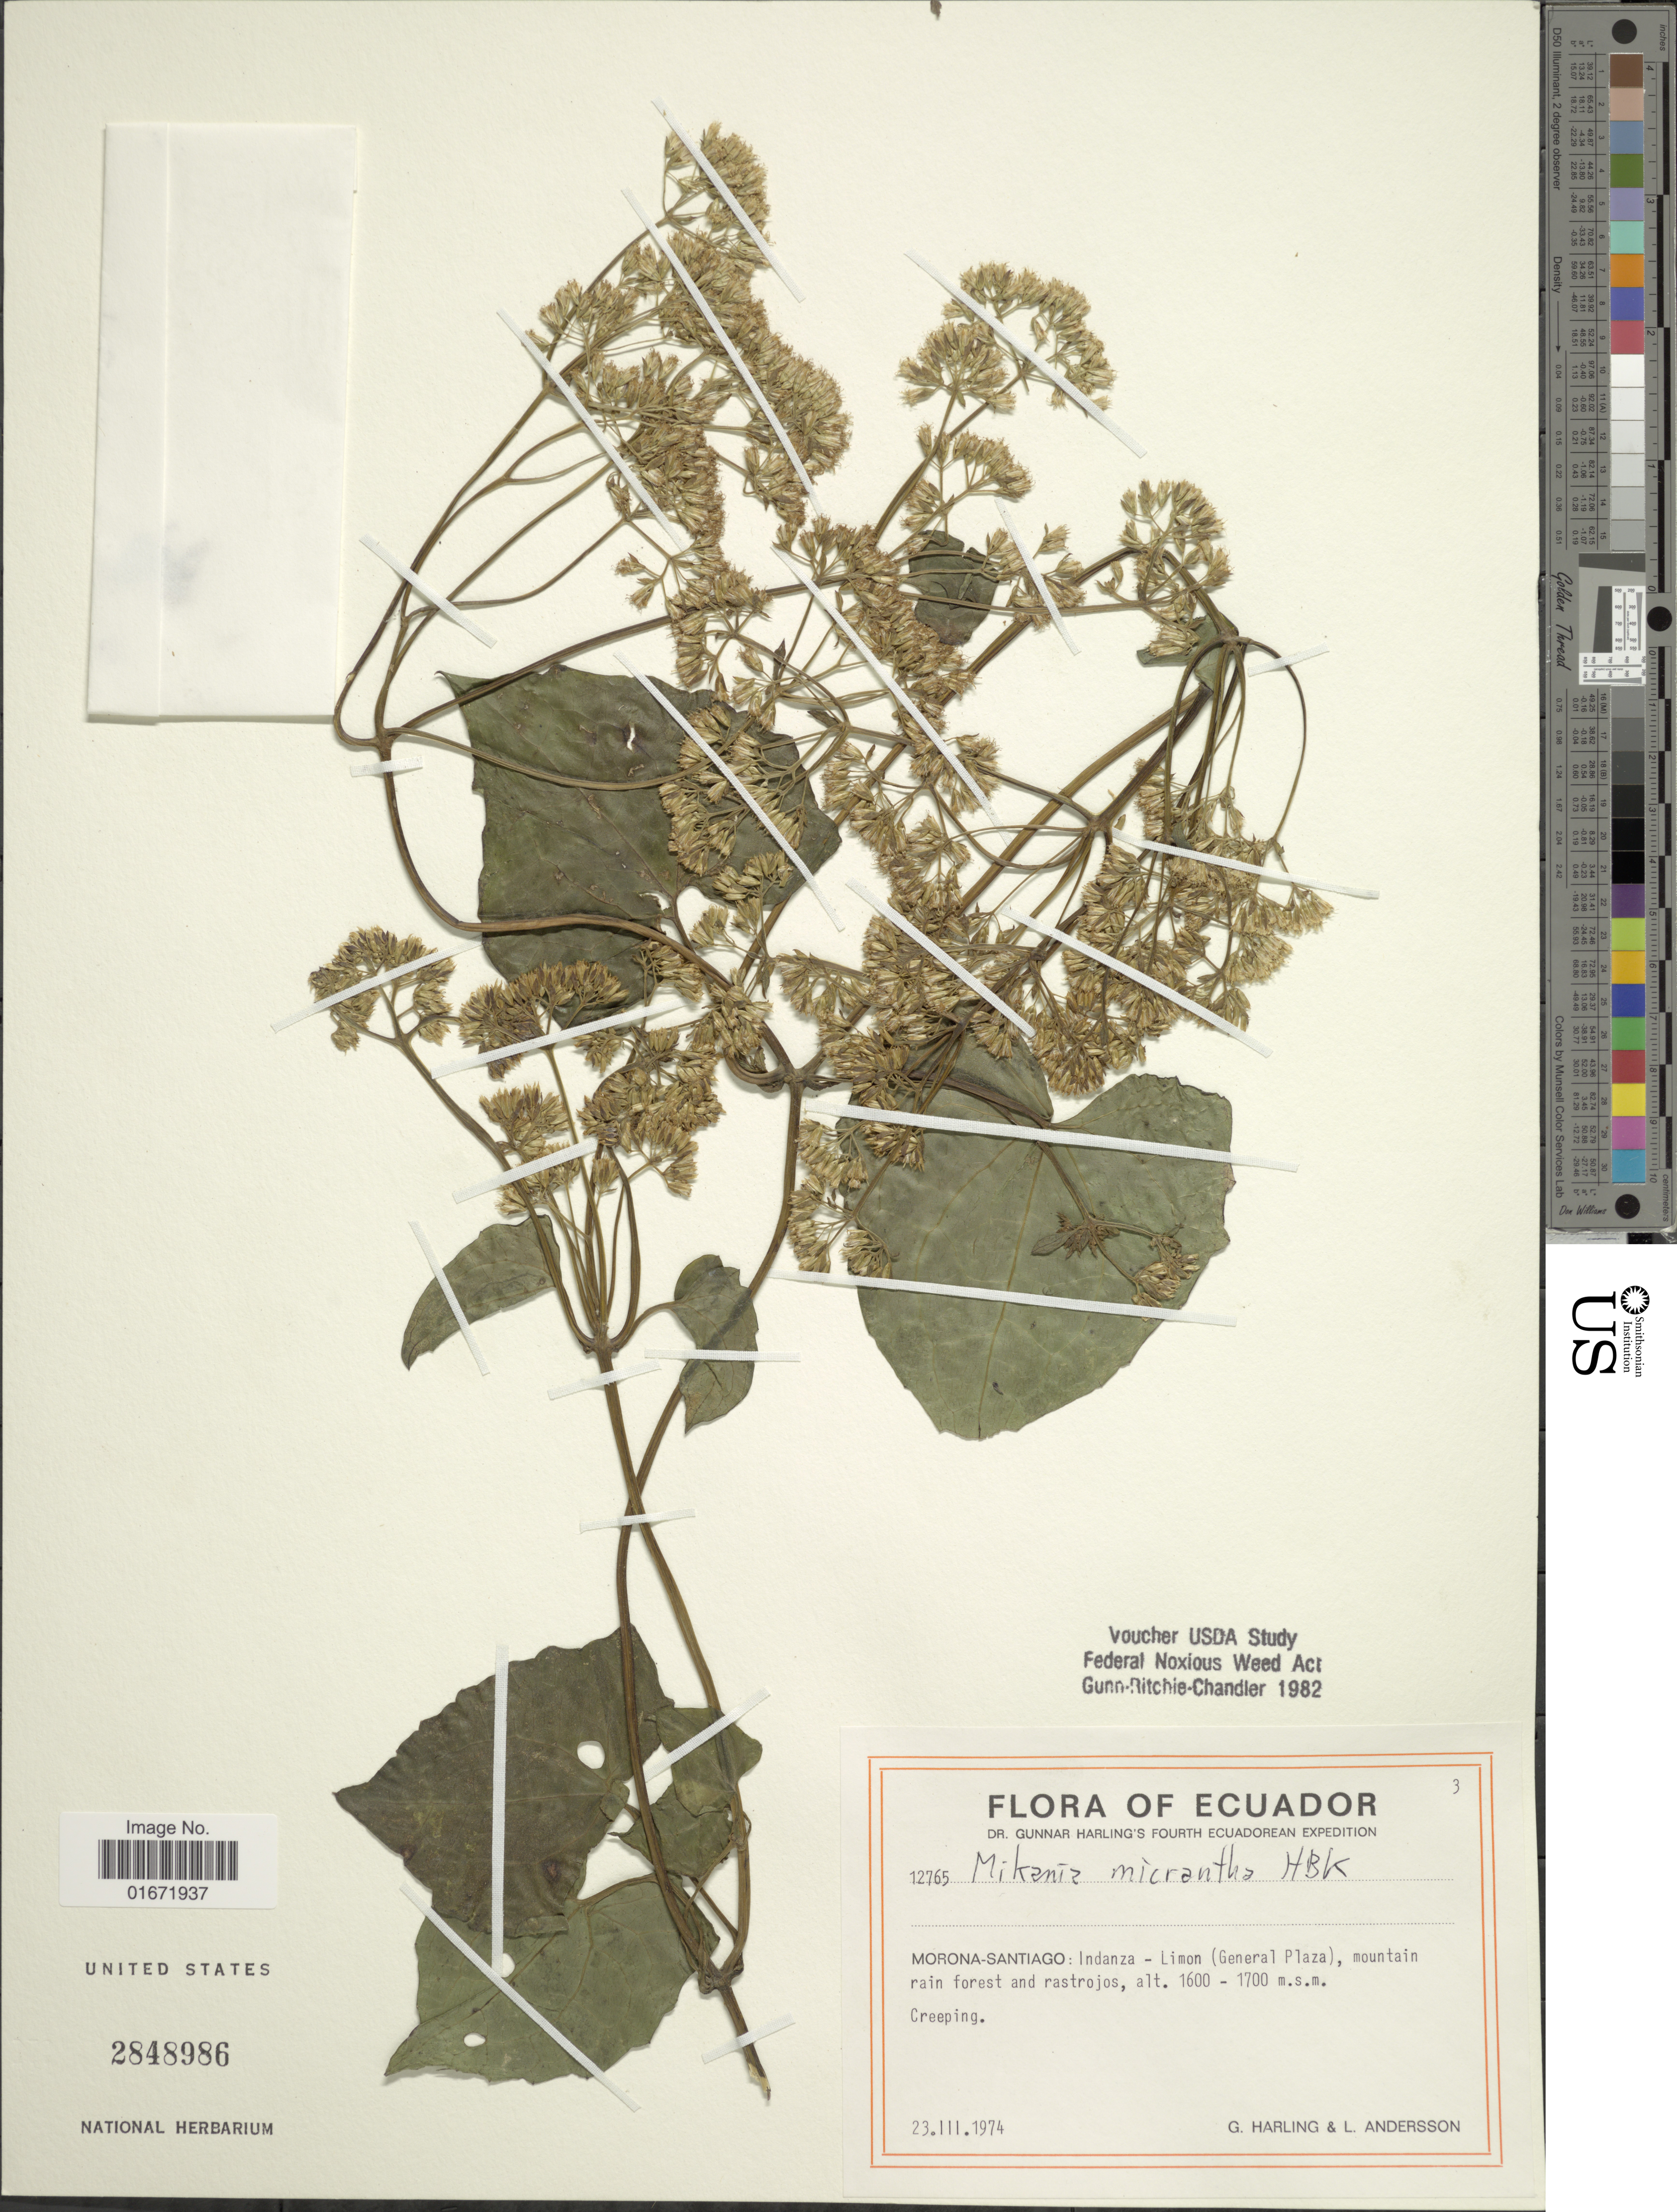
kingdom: Plantae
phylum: Tracheophyta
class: Magnoliopsida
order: Asterales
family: Asteraceae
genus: Mikania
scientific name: Mikania micrantha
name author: Kunth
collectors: G. Harling & L. Andersson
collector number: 12765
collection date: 1974-03-23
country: Ecuador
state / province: Morona-Santiago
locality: Morona-Santiago: Indanza - Limon (General Plaza), mountain rain forest and rastrojos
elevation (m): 1600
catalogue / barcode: US 2848986